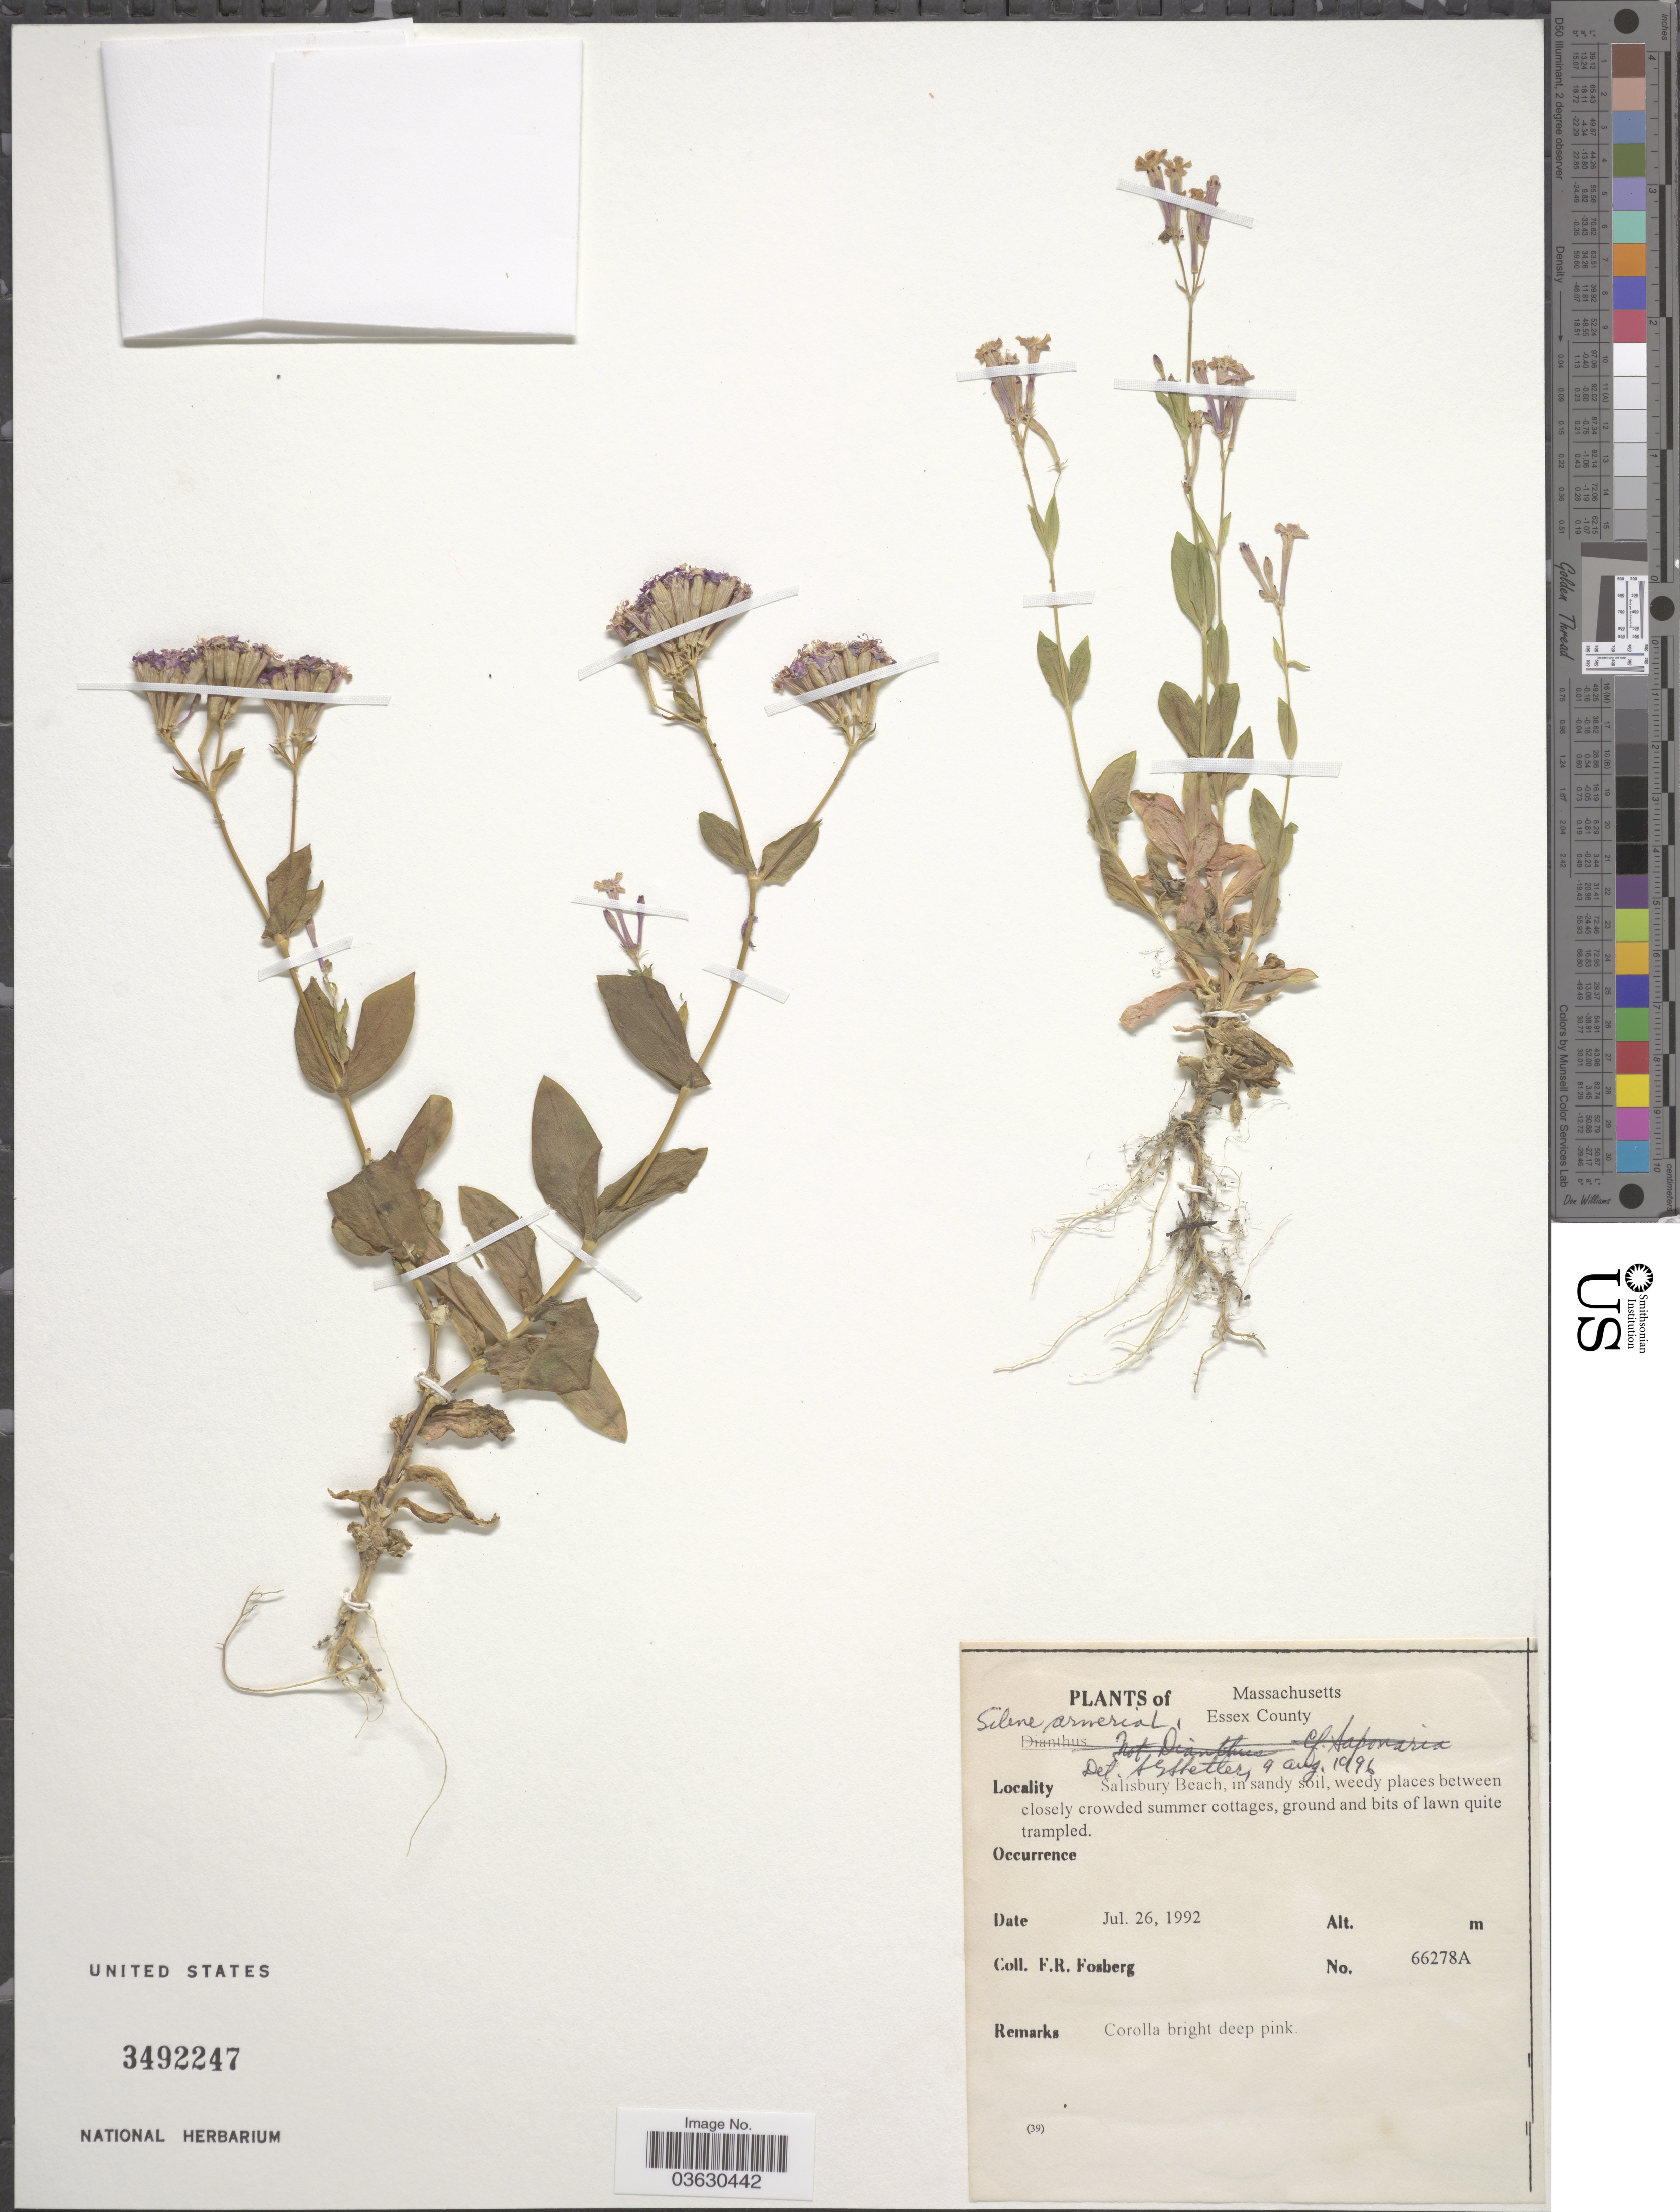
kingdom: Plantae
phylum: Tracheophyta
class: Magnoliopsida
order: Caryophyllales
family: Caryophyllaceae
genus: Atocion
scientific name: Atocion armeria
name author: (L.) Raf.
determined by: U.S. National Herbarium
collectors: F. R. Fosberg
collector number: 66278A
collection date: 1992-07-26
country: United States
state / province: Massachusetts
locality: Essex County. Salisbury Beach.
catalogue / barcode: US 3492247